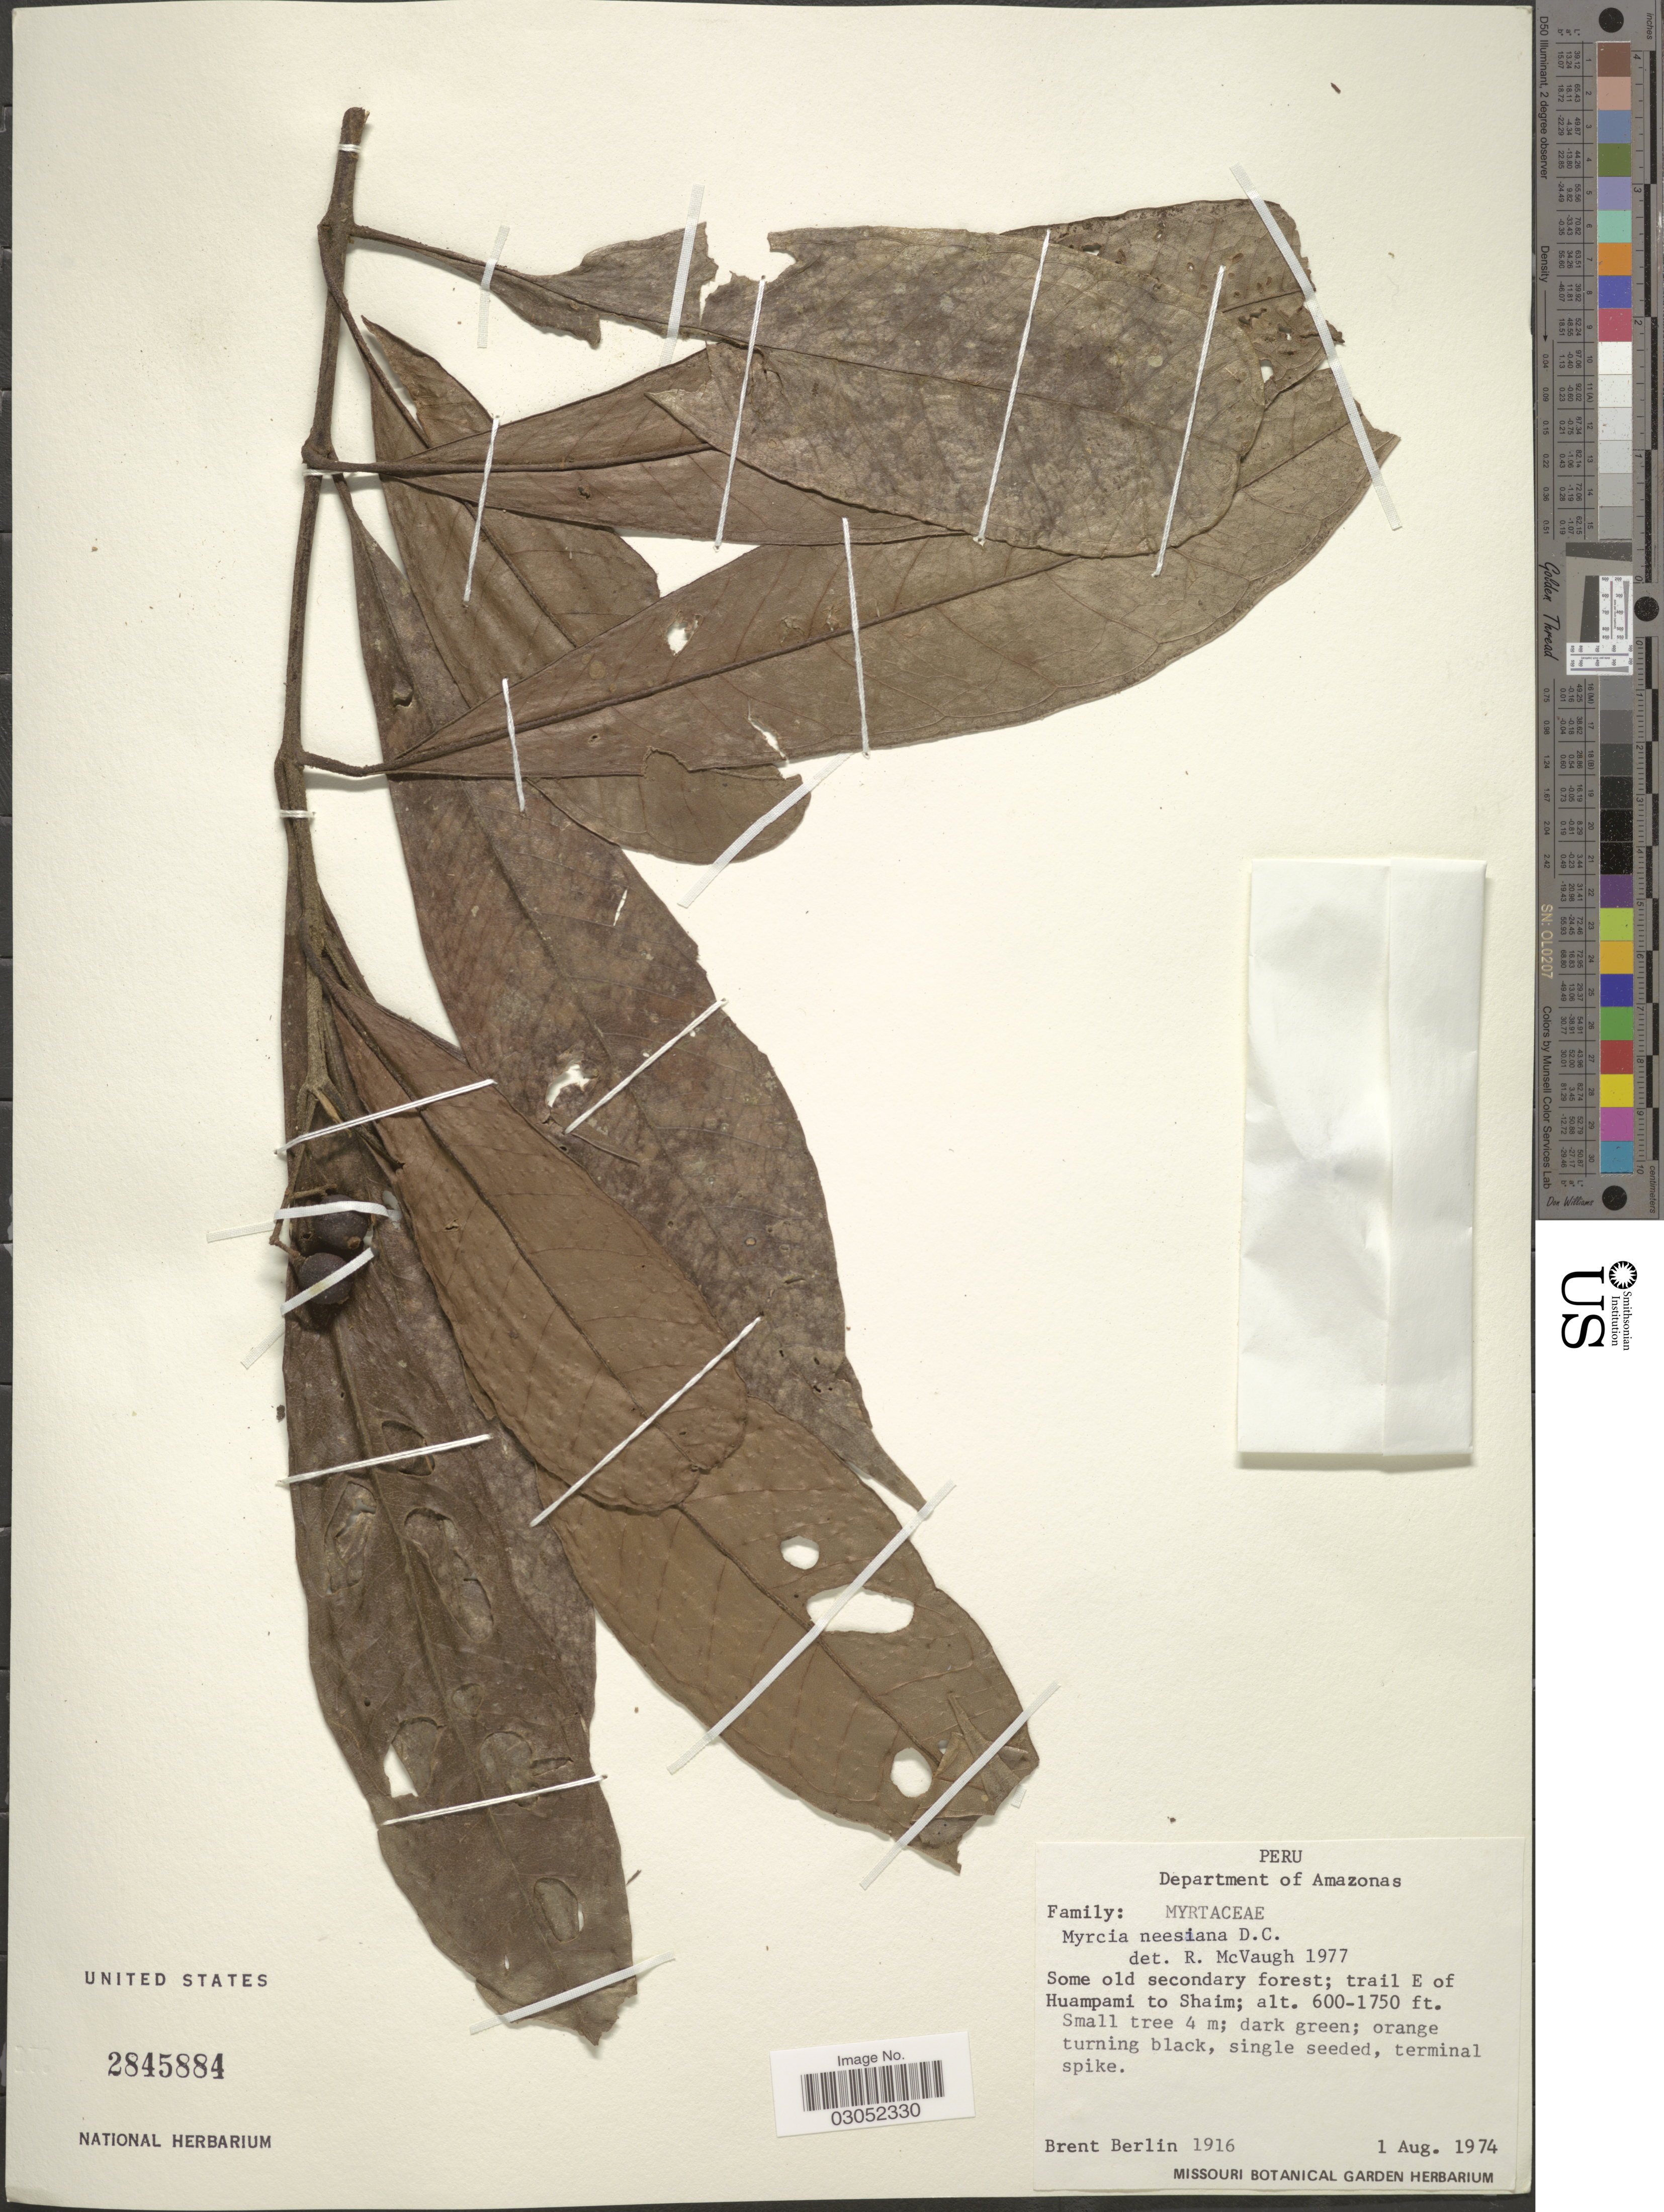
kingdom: Plantae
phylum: Tracheophyta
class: Magnoliopsida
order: Myrtales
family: Myrtaceae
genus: Myrcia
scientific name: Myrcia neesiana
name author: DC.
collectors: B. Berlin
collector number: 1916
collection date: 1974-08-01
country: Peru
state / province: Amazonas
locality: Department of Amazonas. Some old secondary forest; trail E of Huampami to Shaim.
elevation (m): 183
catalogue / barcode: US 2845884